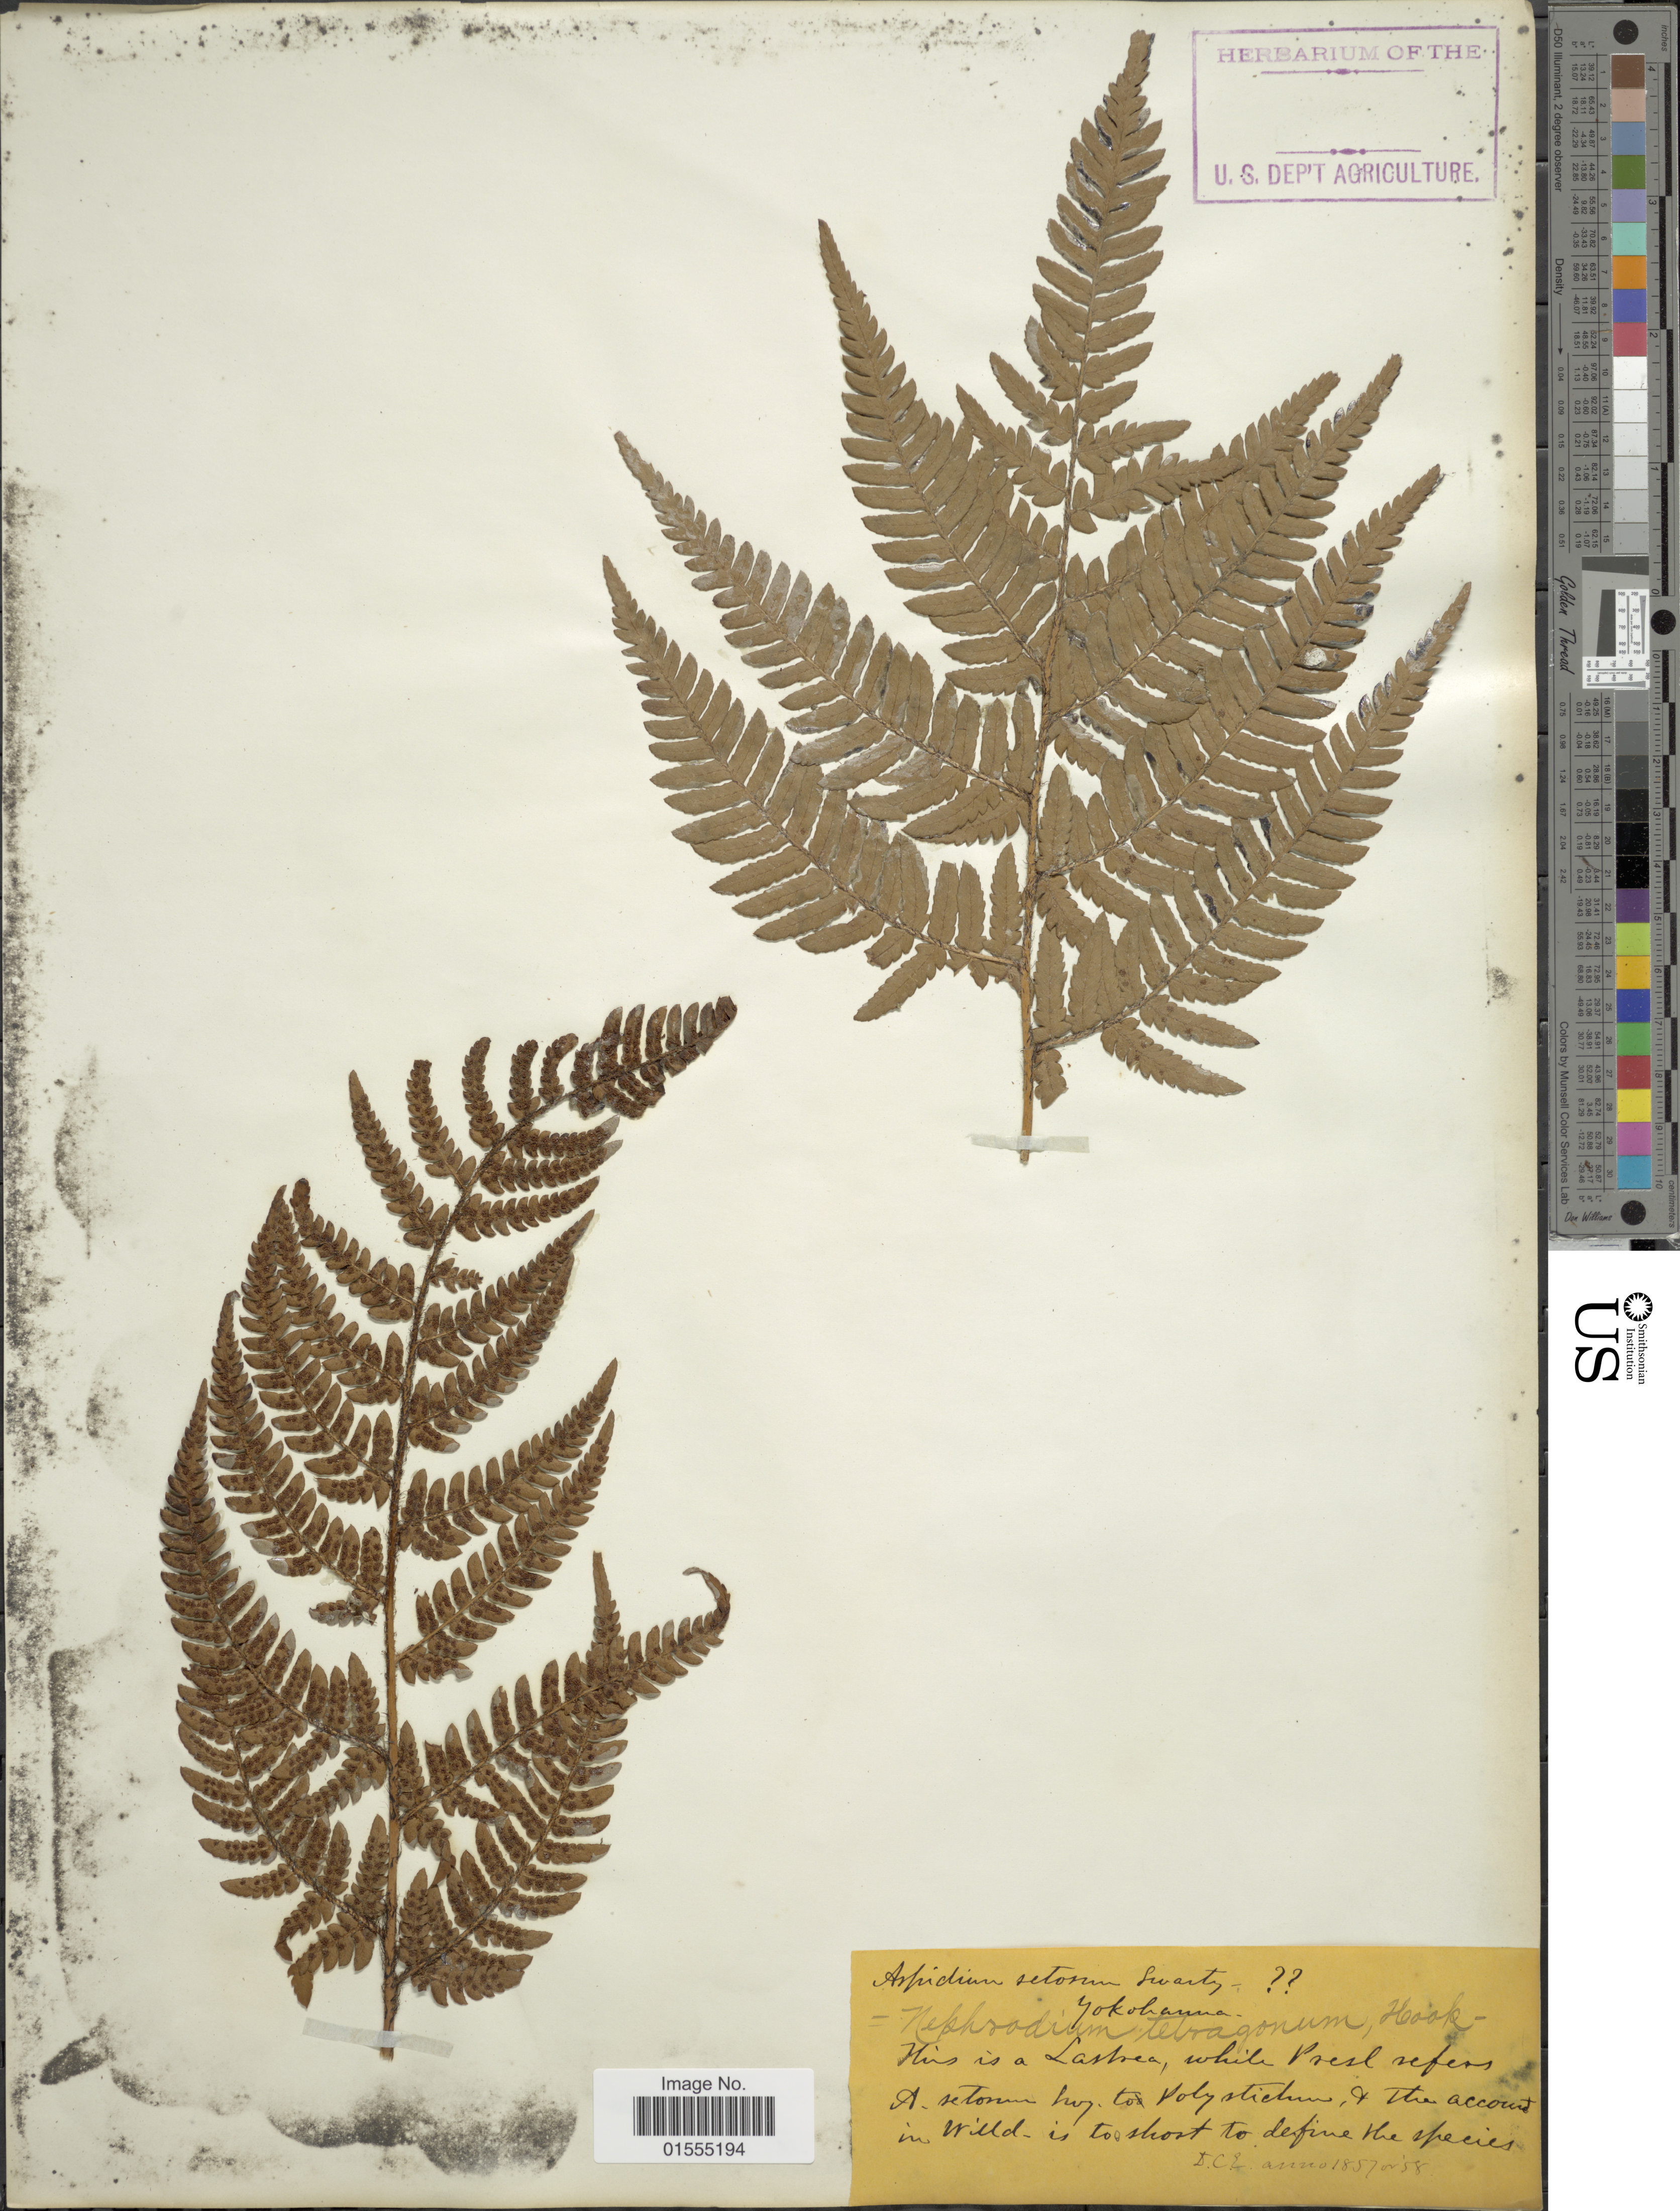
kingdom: Plantae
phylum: Tracheophyta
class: Polypodiopsida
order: Polypodiales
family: Dryopteridaceae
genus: Dryopteris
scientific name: Dryopteris varia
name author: (L.) Kuntze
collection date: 1857/1858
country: Japan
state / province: Kanagawa